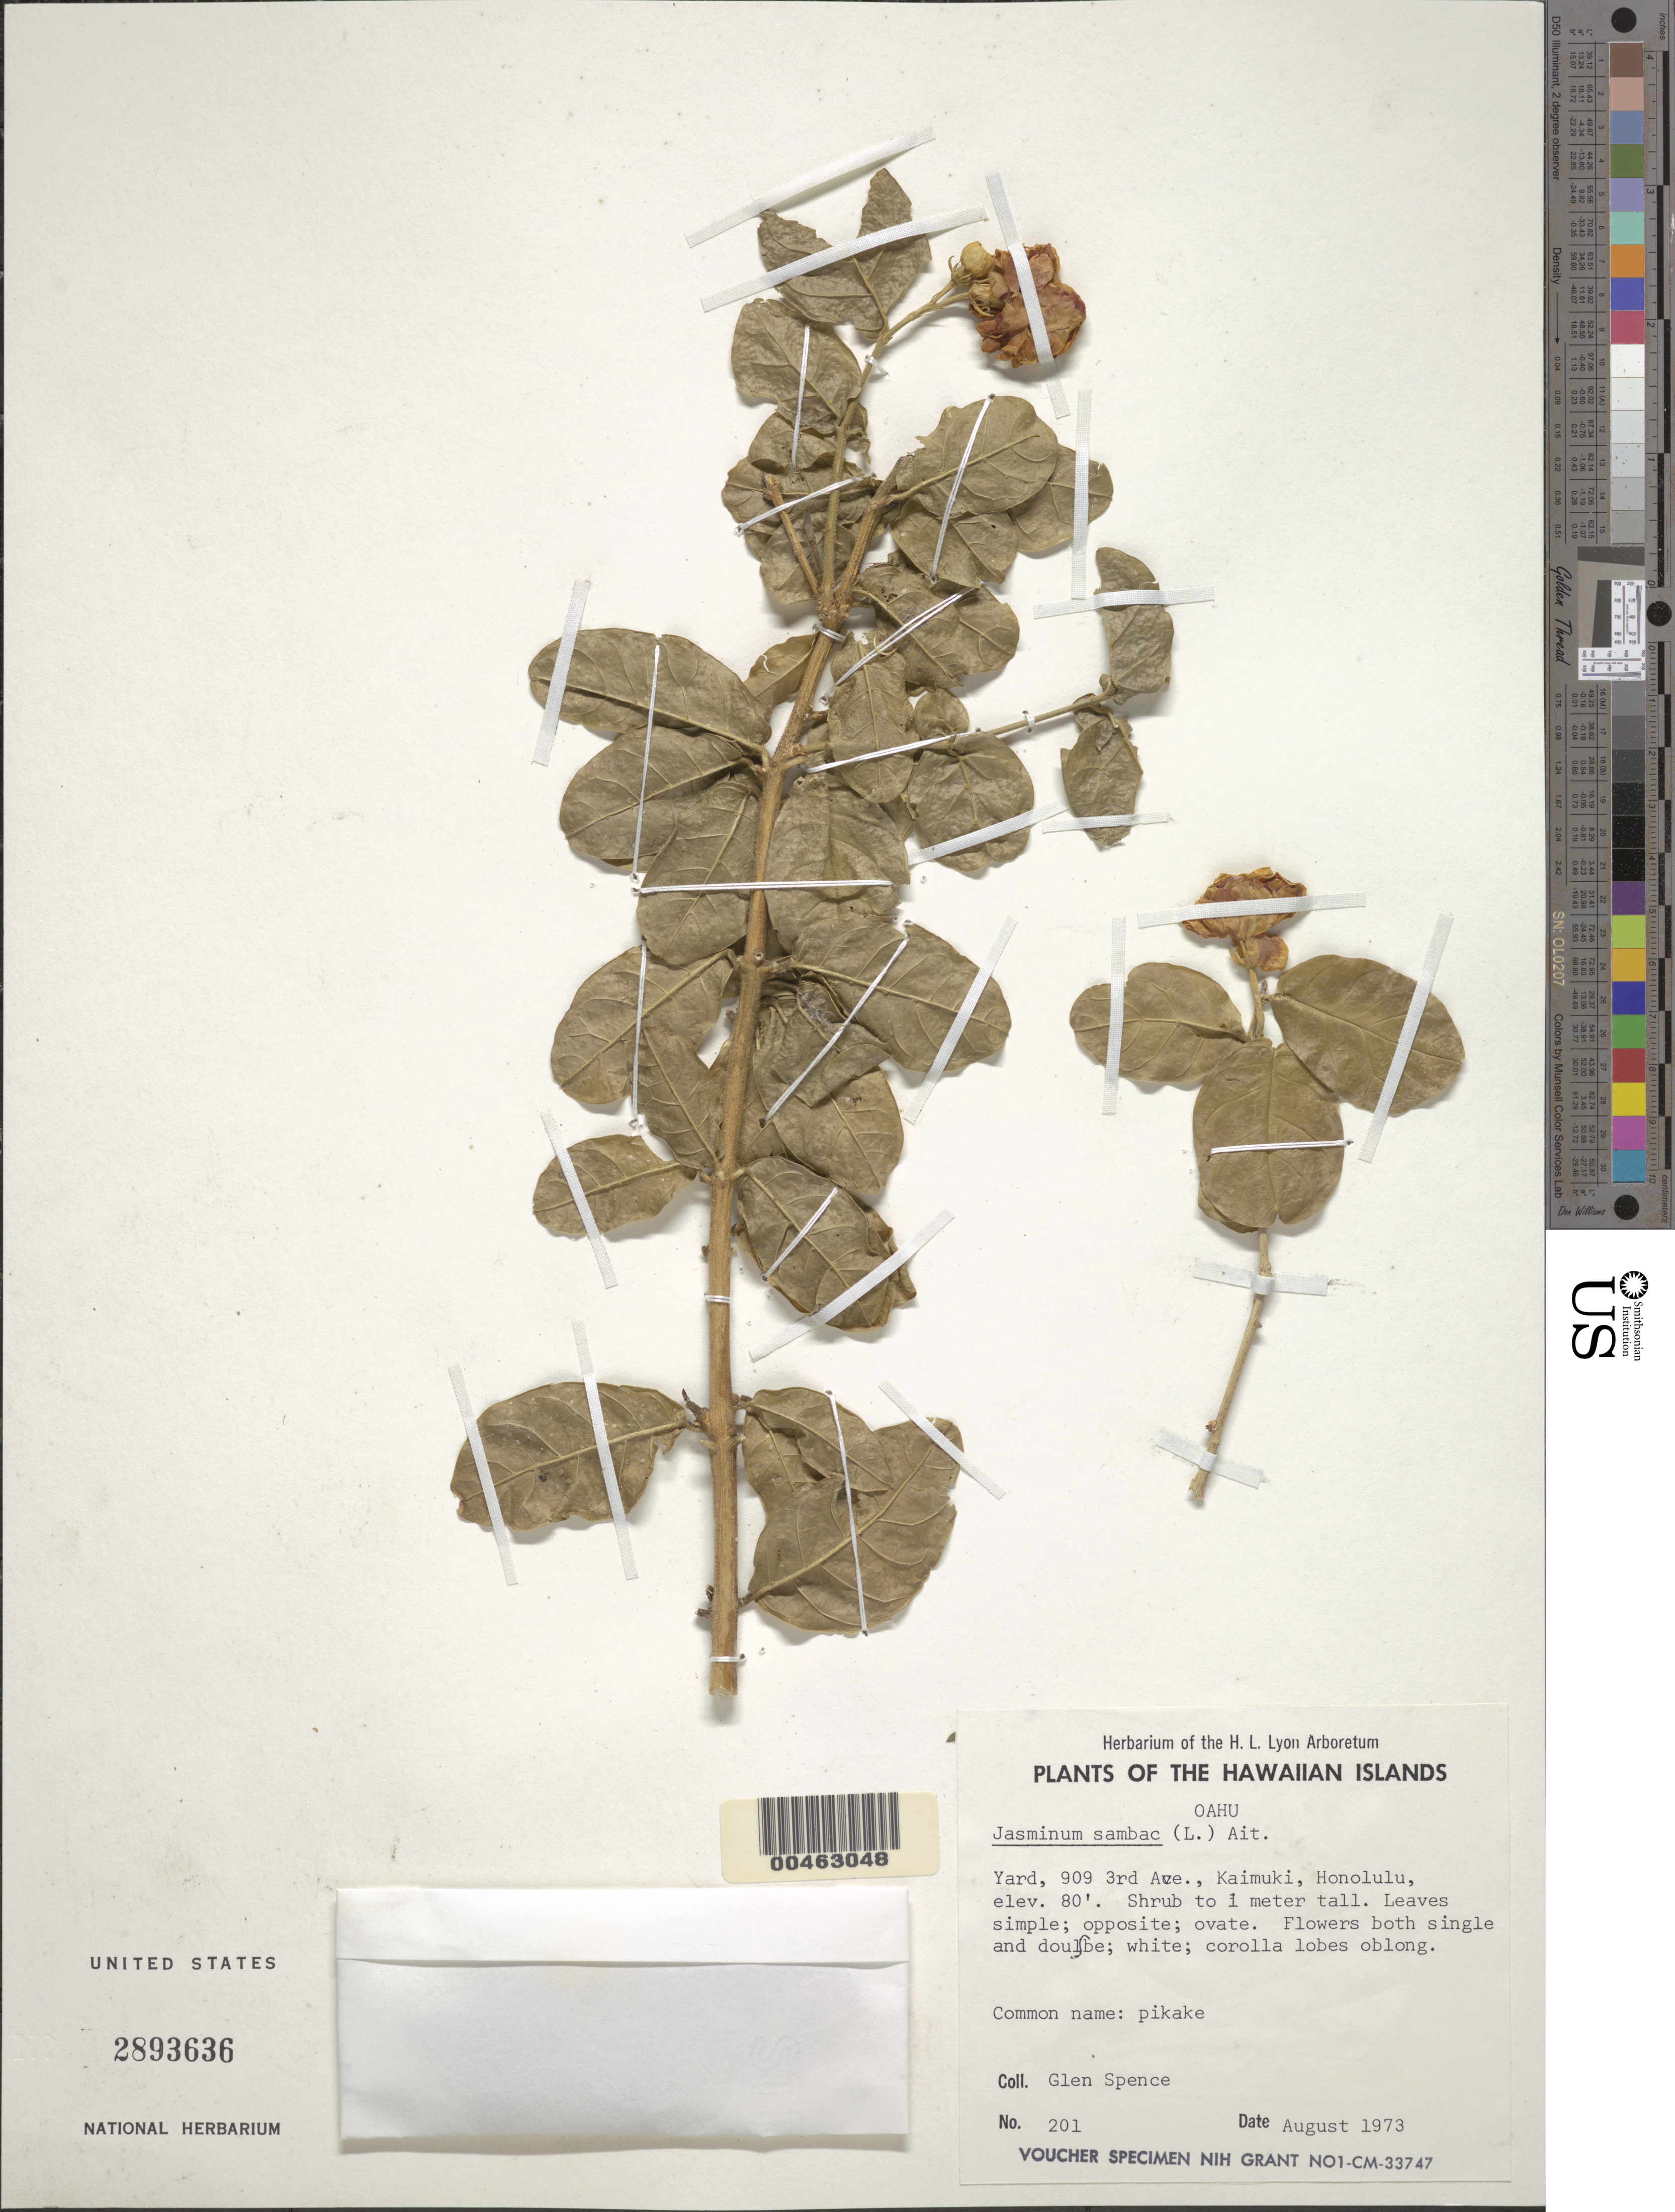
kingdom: Plantae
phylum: Tracheophyta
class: Magnoliopsida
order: Lamiales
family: Oleaceae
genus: Jasminum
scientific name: Jasminum sambac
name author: (L.) Aiton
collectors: G. Spence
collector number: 201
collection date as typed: Aug 1973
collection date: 1973-08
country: United States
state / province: Hawaii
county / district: Honolulu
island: Oahu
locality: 909 3rd Ave., Kaimuki, Honolulu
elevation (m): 24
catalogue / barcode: US 2893636